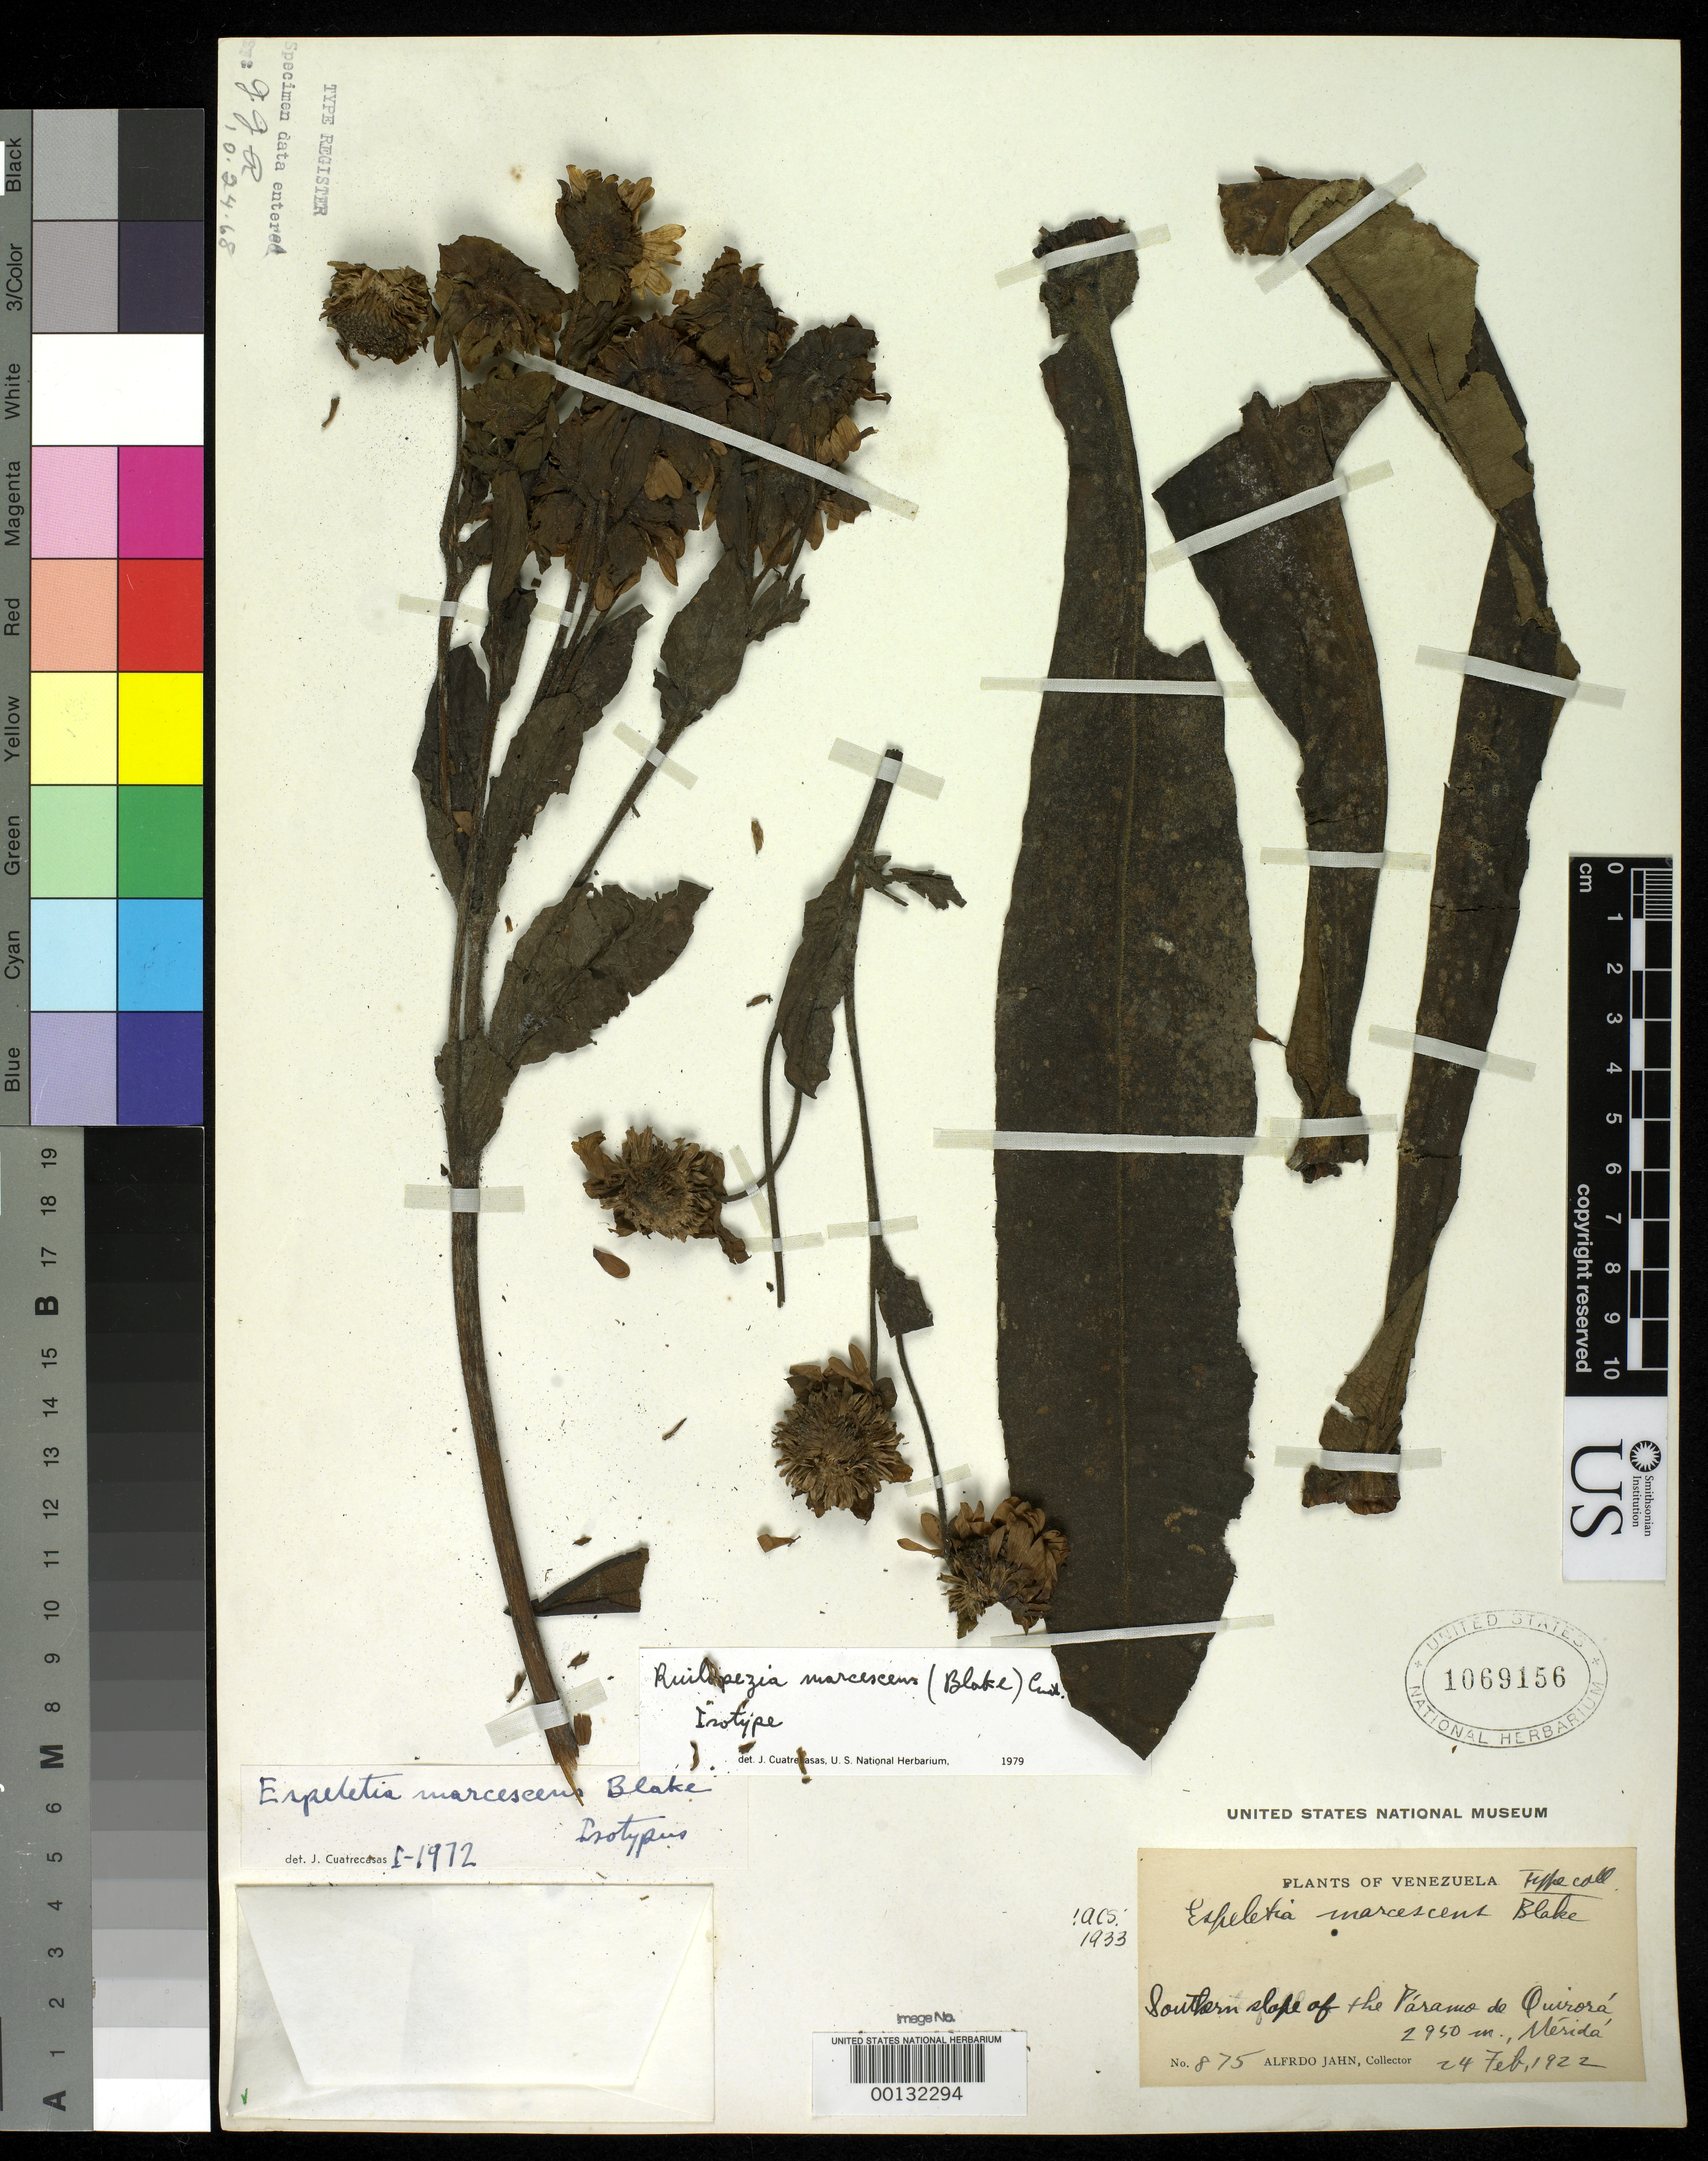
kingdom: Plantae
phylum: Tracheophyta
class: Magnoliopsida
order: Asterales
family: Asteraceae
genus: Espeletia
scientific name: Espeletia marcescens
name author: S.F. Blake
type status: Isotype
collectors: A. Jahn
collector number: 875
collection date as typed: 24 Feb 1922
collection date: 1922-02-24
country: Venezuela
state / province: Mérida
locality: Southern side of Parama [Paramo?] de Quirora.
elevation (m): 2950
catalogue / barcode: US 1069156